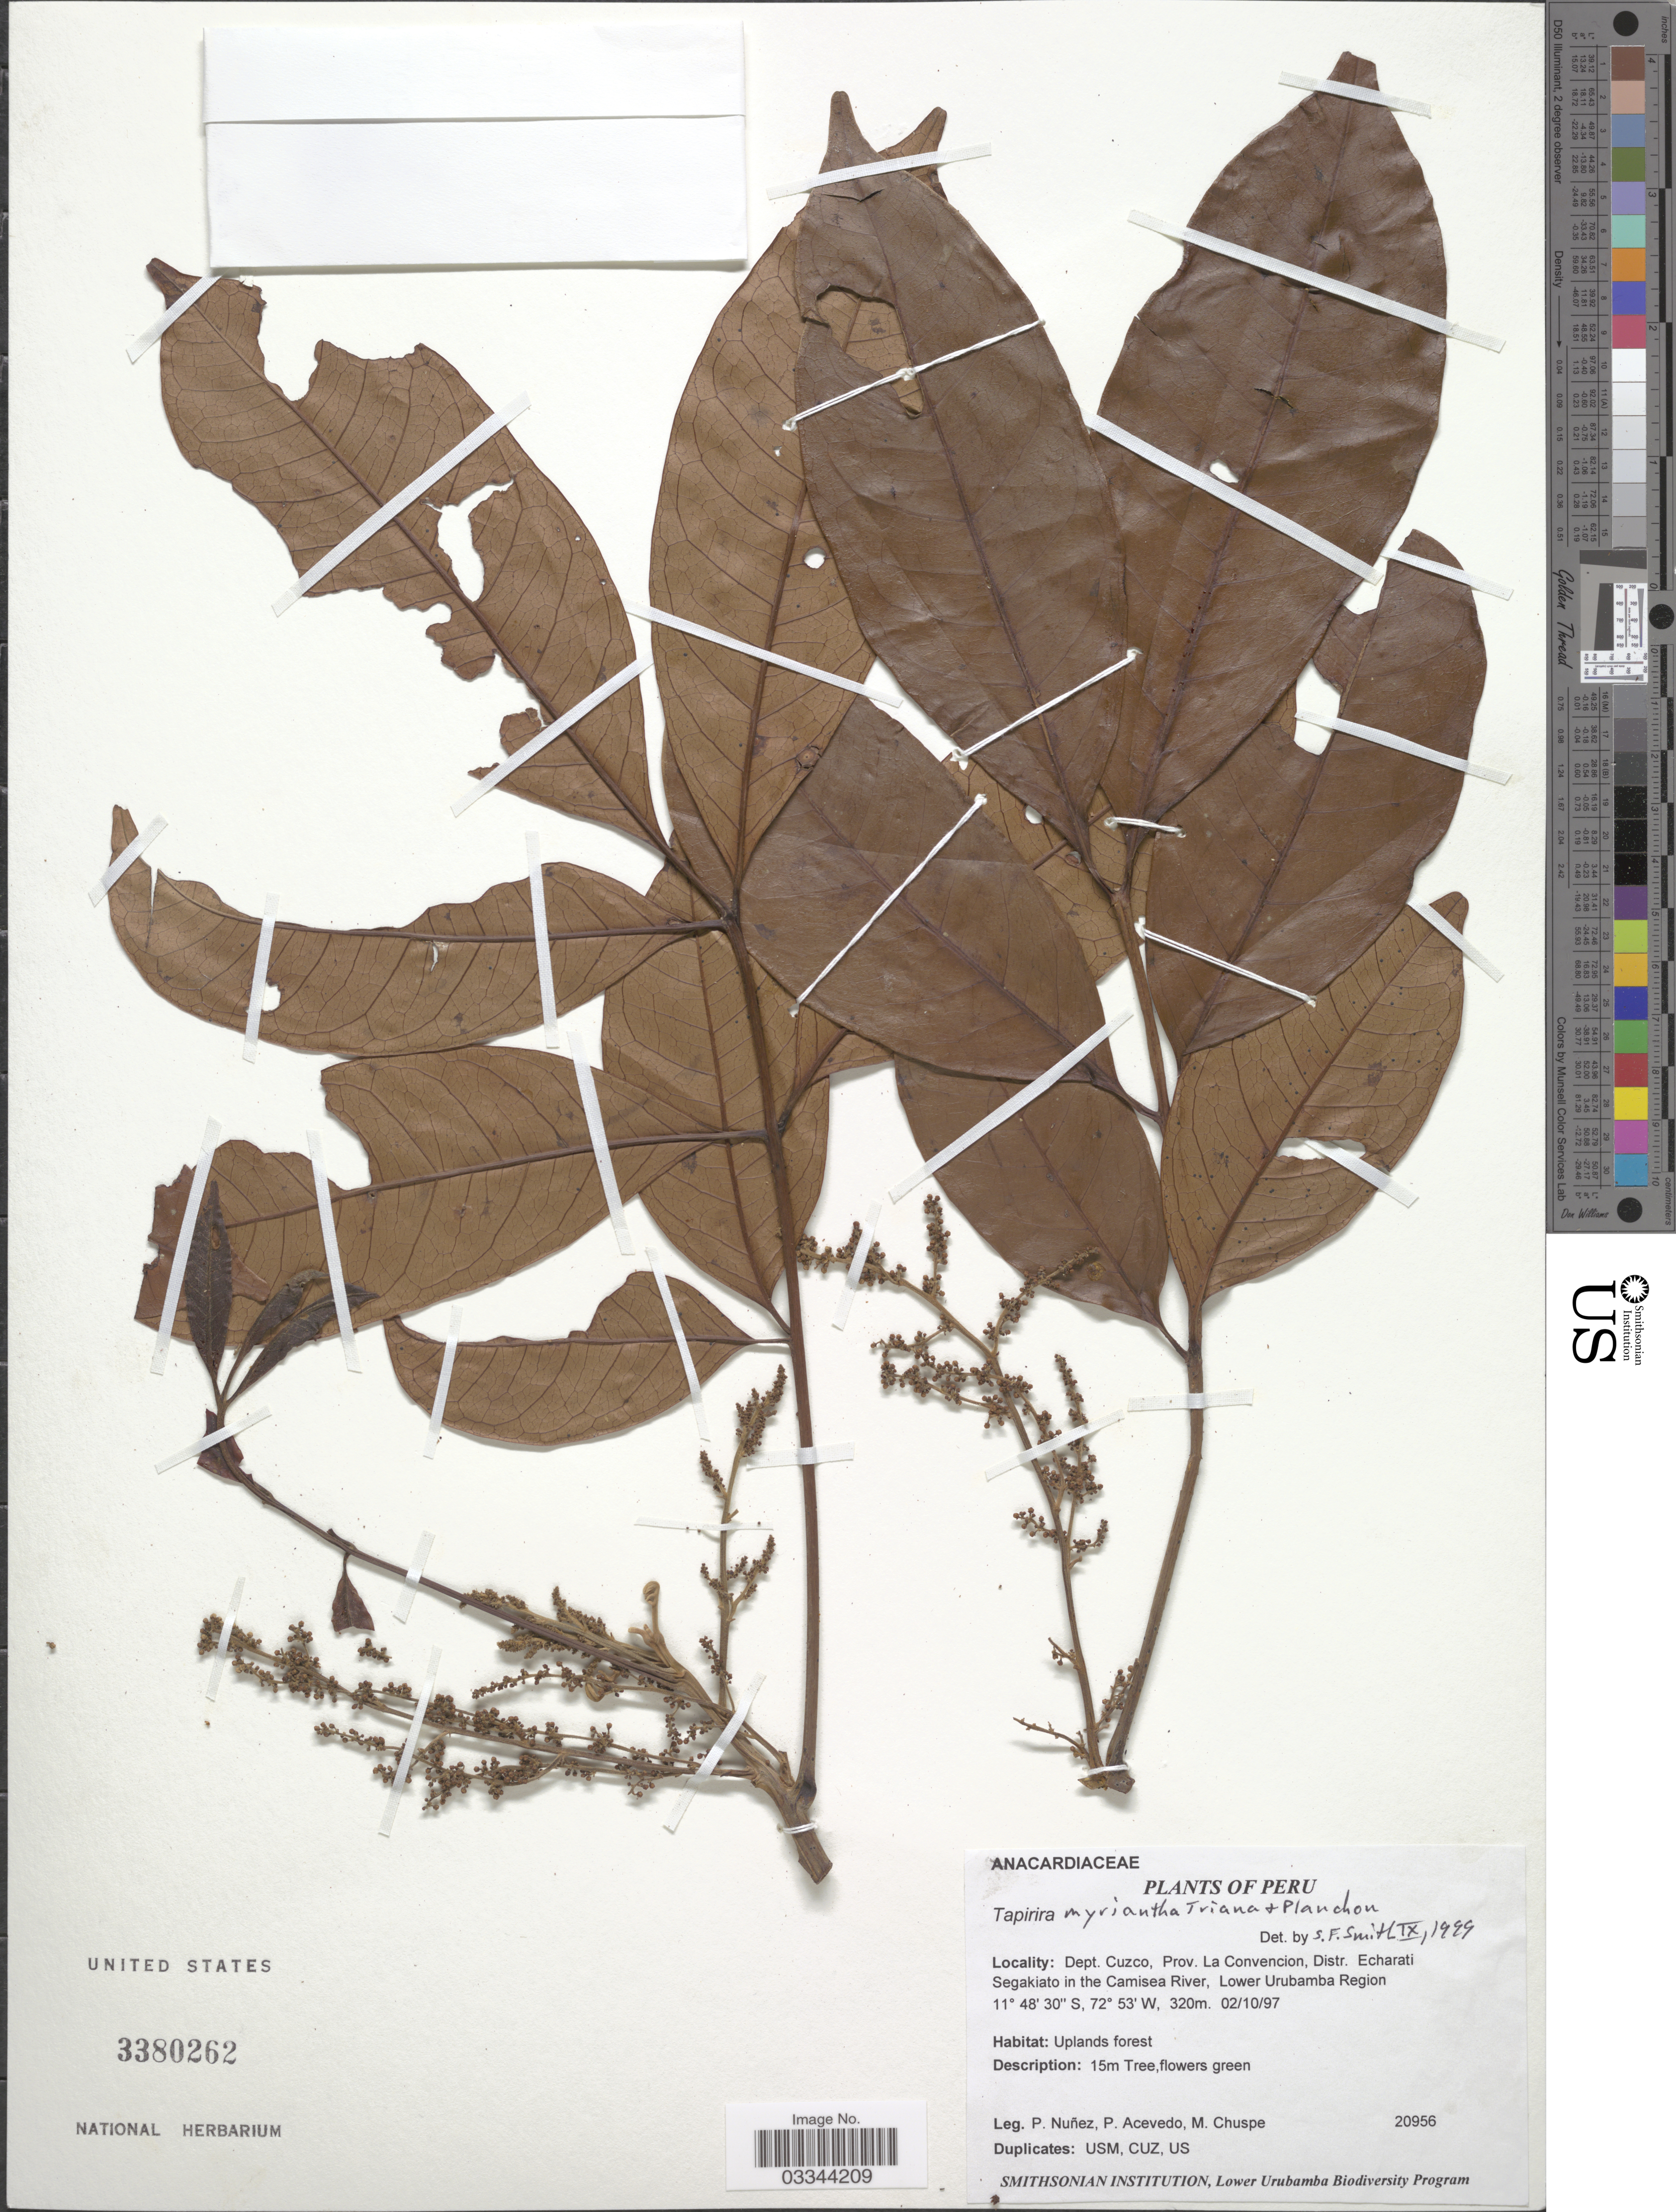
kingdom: Plantae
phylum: Tracheophyta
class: Magnoliopsida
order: Sapindales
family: Anacardiaceae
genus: Tapirira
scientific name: Tapirira myriantha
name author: Triana & Planch.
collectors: P. Nuñez V., P. Acevedo-Rodr. & M. Chuspe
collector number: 20956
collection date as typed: Transcribed d/m/y: 2/10/97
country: Peru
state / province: Cusco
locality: Dept. Cuzco, Prov. La Convencion, Distr. Echarati Segakiato in the Camisea River, Lower Urubamba Region.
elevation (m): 320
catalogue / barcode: US 3380262